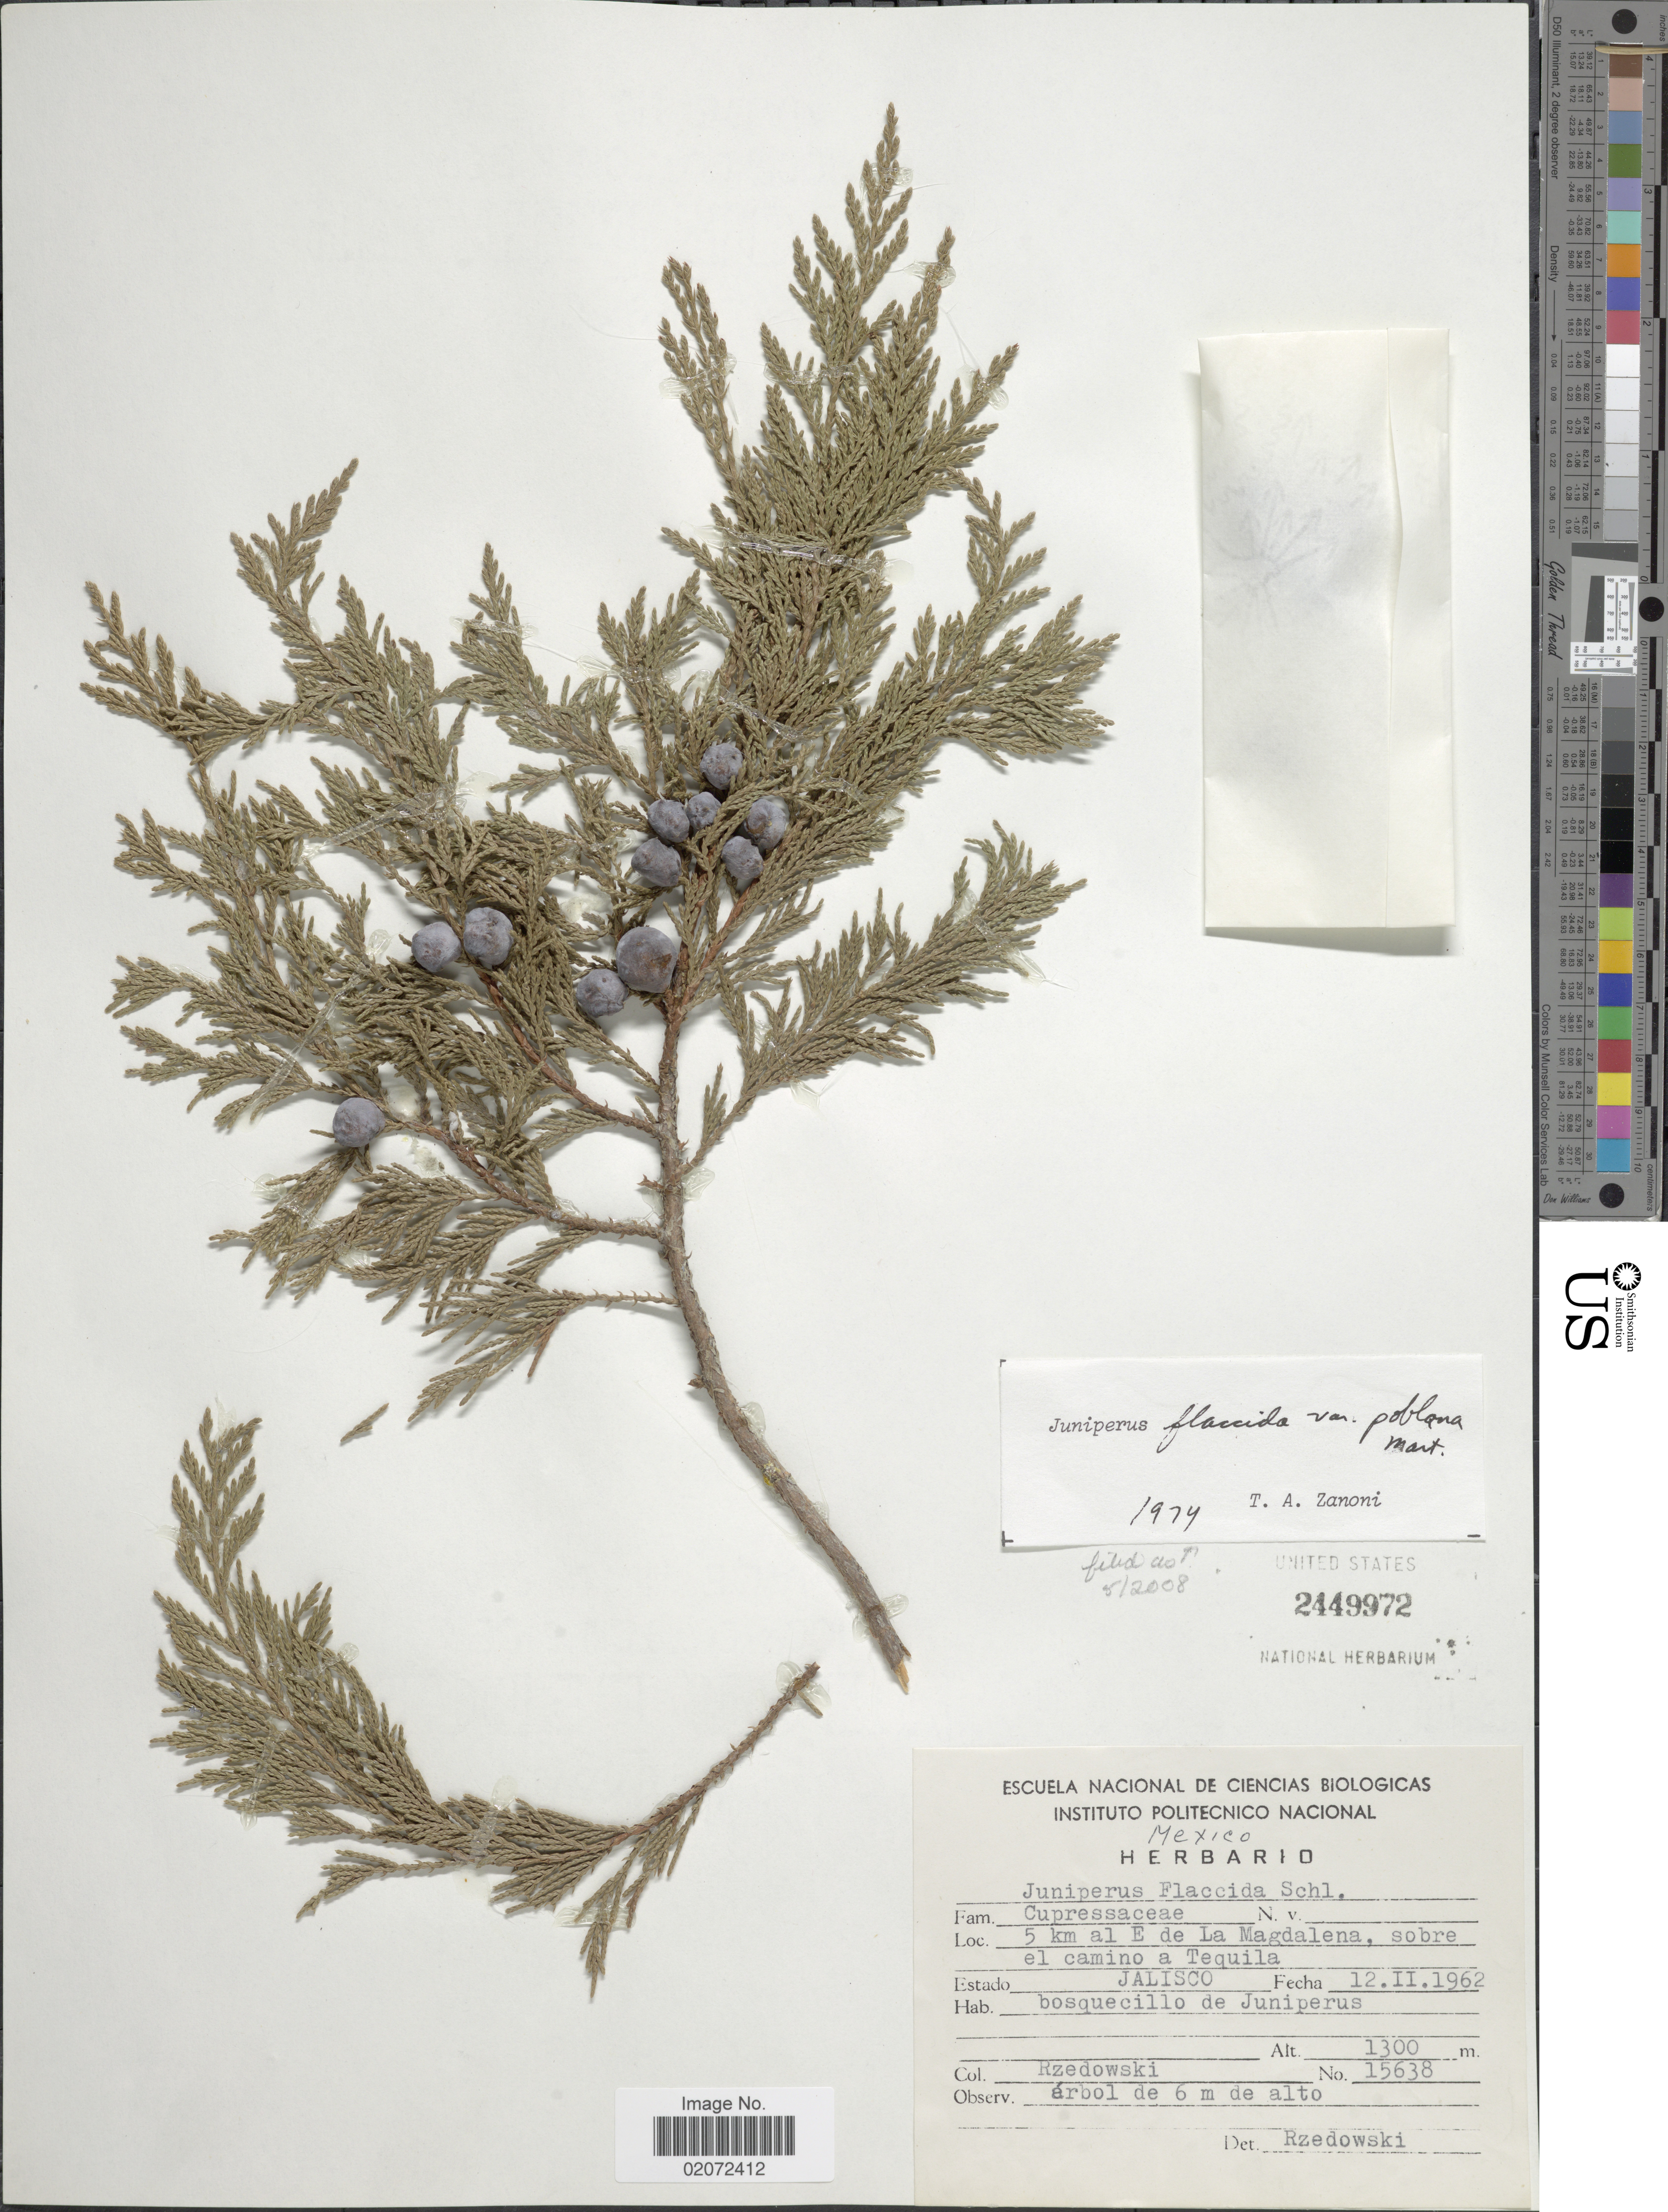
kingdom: Plantae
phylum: Tracheophyta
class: Pinopsida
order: Pinales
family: Cupressaceae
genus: Juniperus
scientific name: Juniperus flaccida var. poblana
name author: Martínez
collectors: Rzedowski, --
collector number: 15638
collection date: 1962-02-12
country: Mexico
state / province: Jalisco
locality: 5 km al E de La Madgalena, sobre el camino a Tequila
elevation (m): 1300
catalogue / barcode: US 2449972